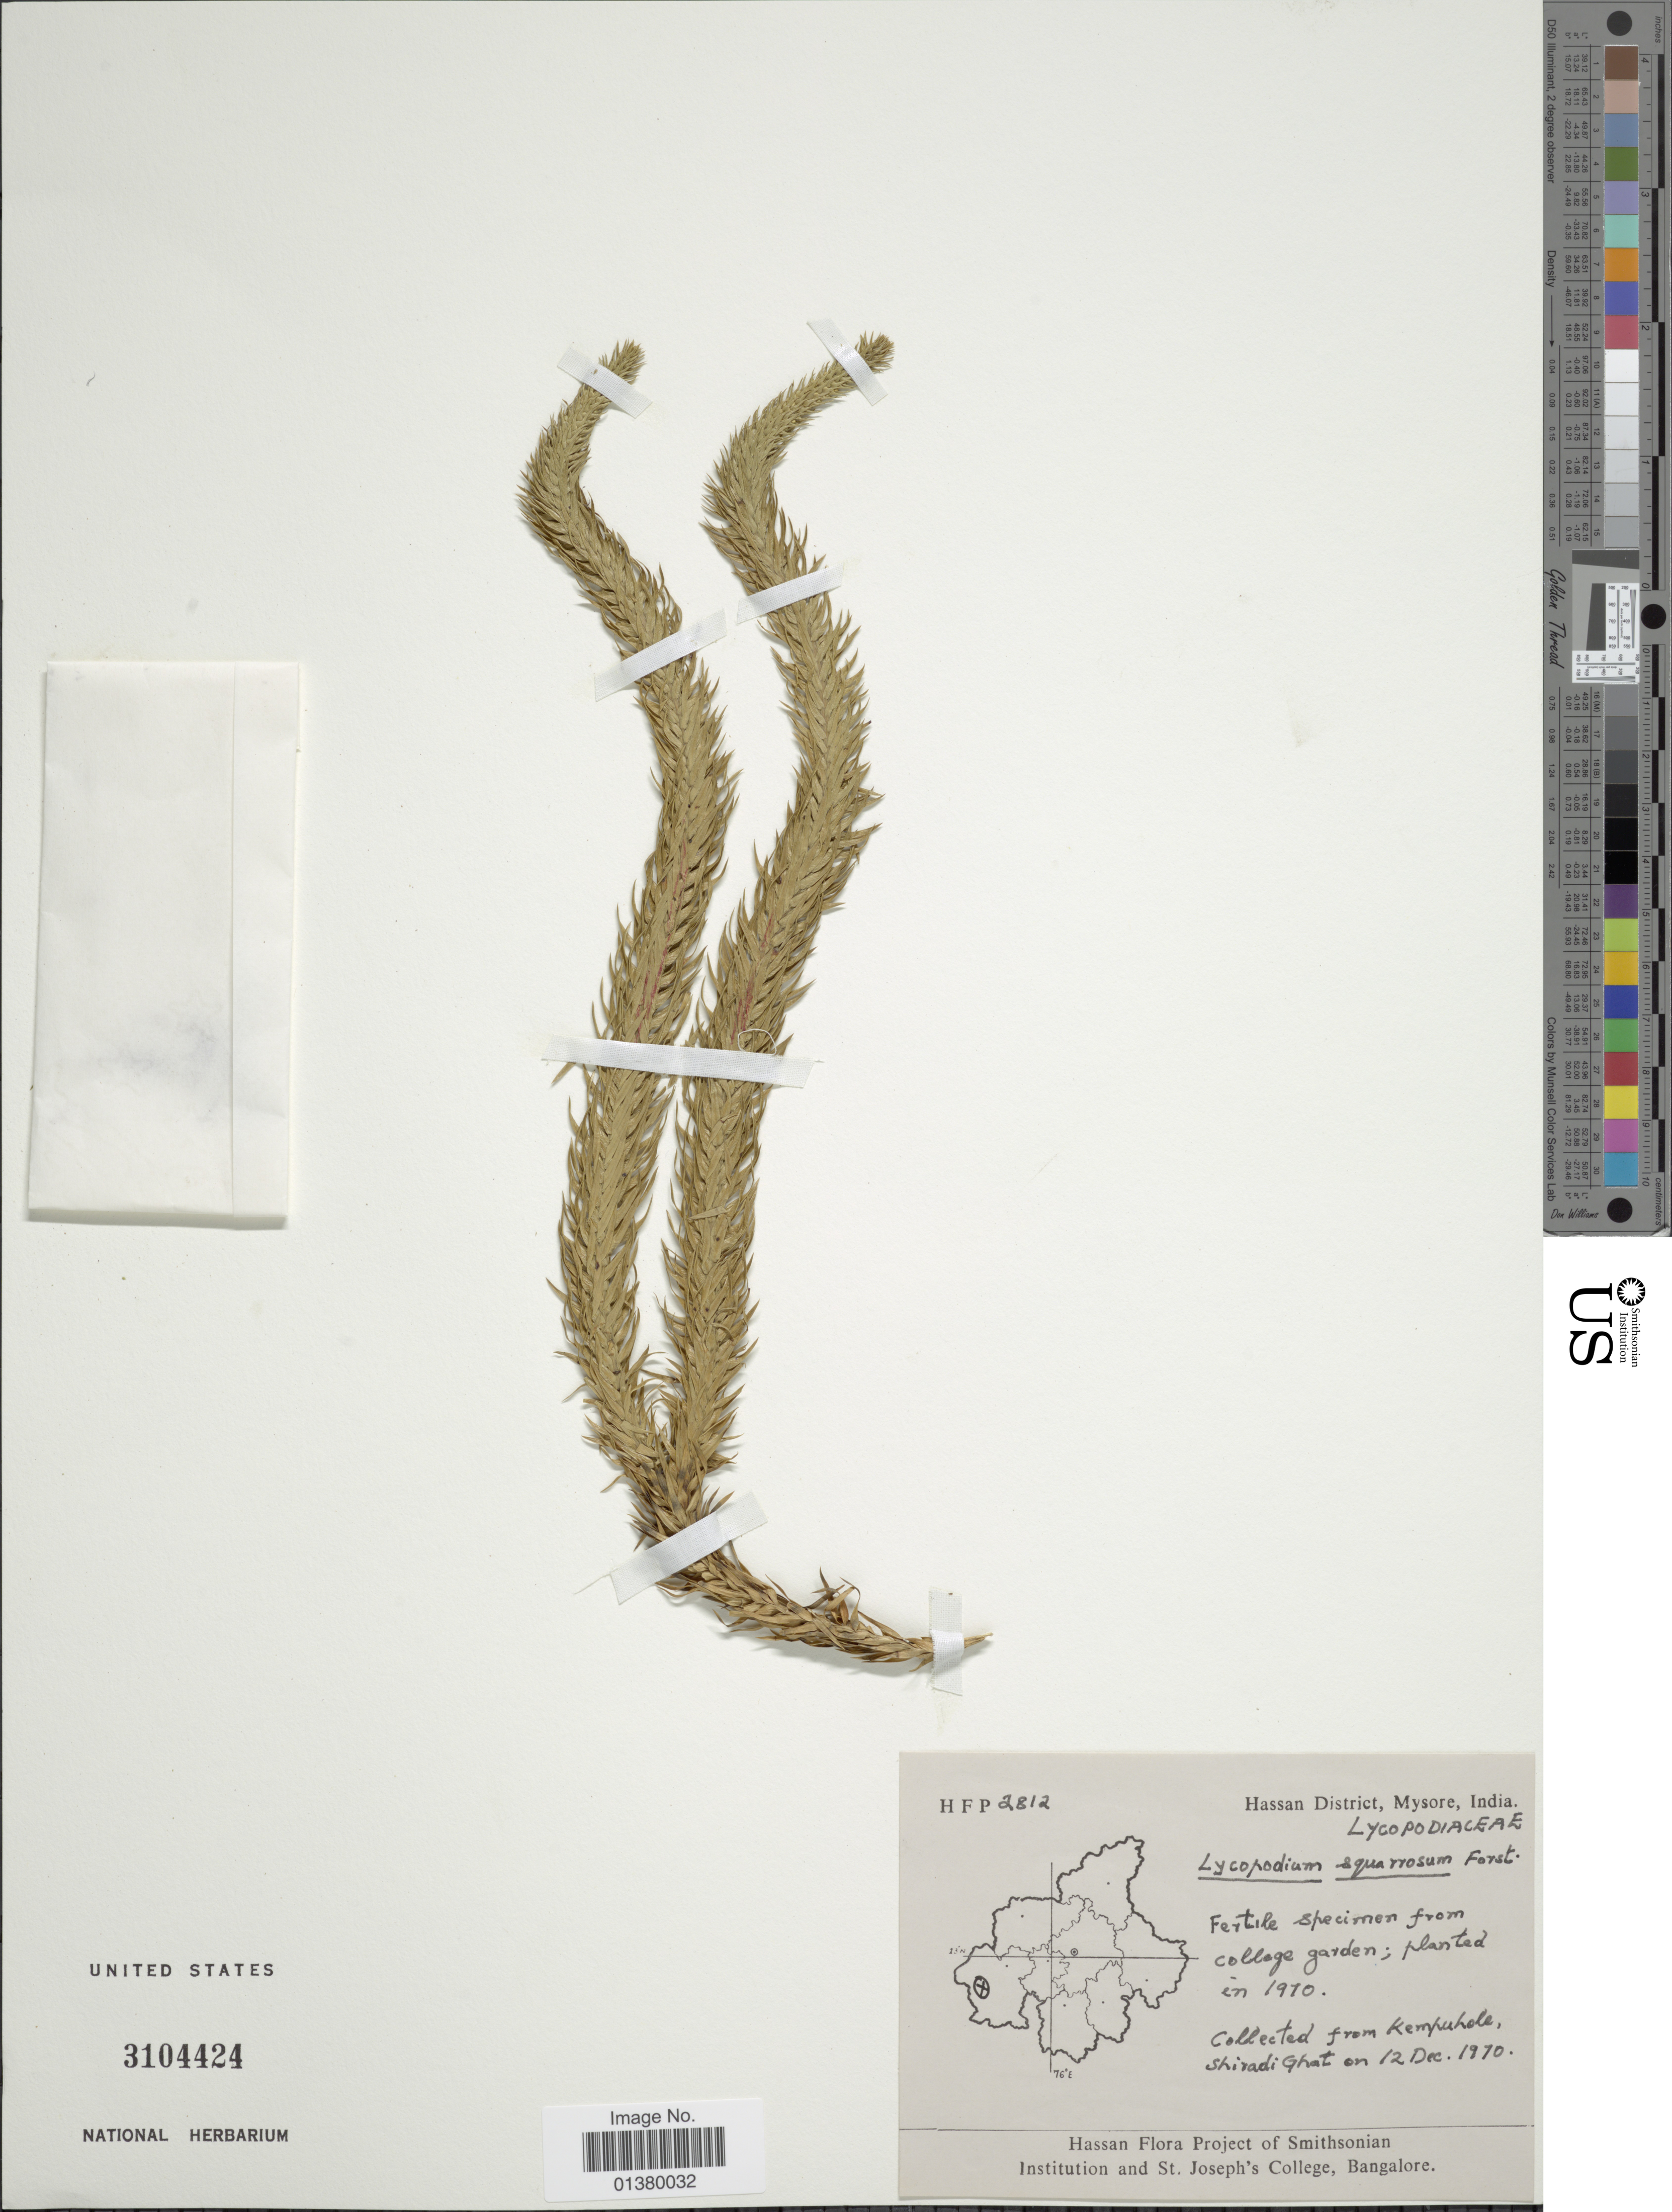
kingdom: Plantae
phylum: Tracheophyta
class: Lycopodiopsida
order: Lycopodiales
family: Lycopodiaceae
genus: Phlegmariurus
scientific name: Phlegmariurus squarrosus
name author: (G. Forst.) Á. Löve & D. Löve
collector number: HFP2812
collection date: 1970-12-12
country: India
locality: Hassan District, Mysore, from Kempuhole, Shiradi Ghat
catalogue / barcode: US 3104424